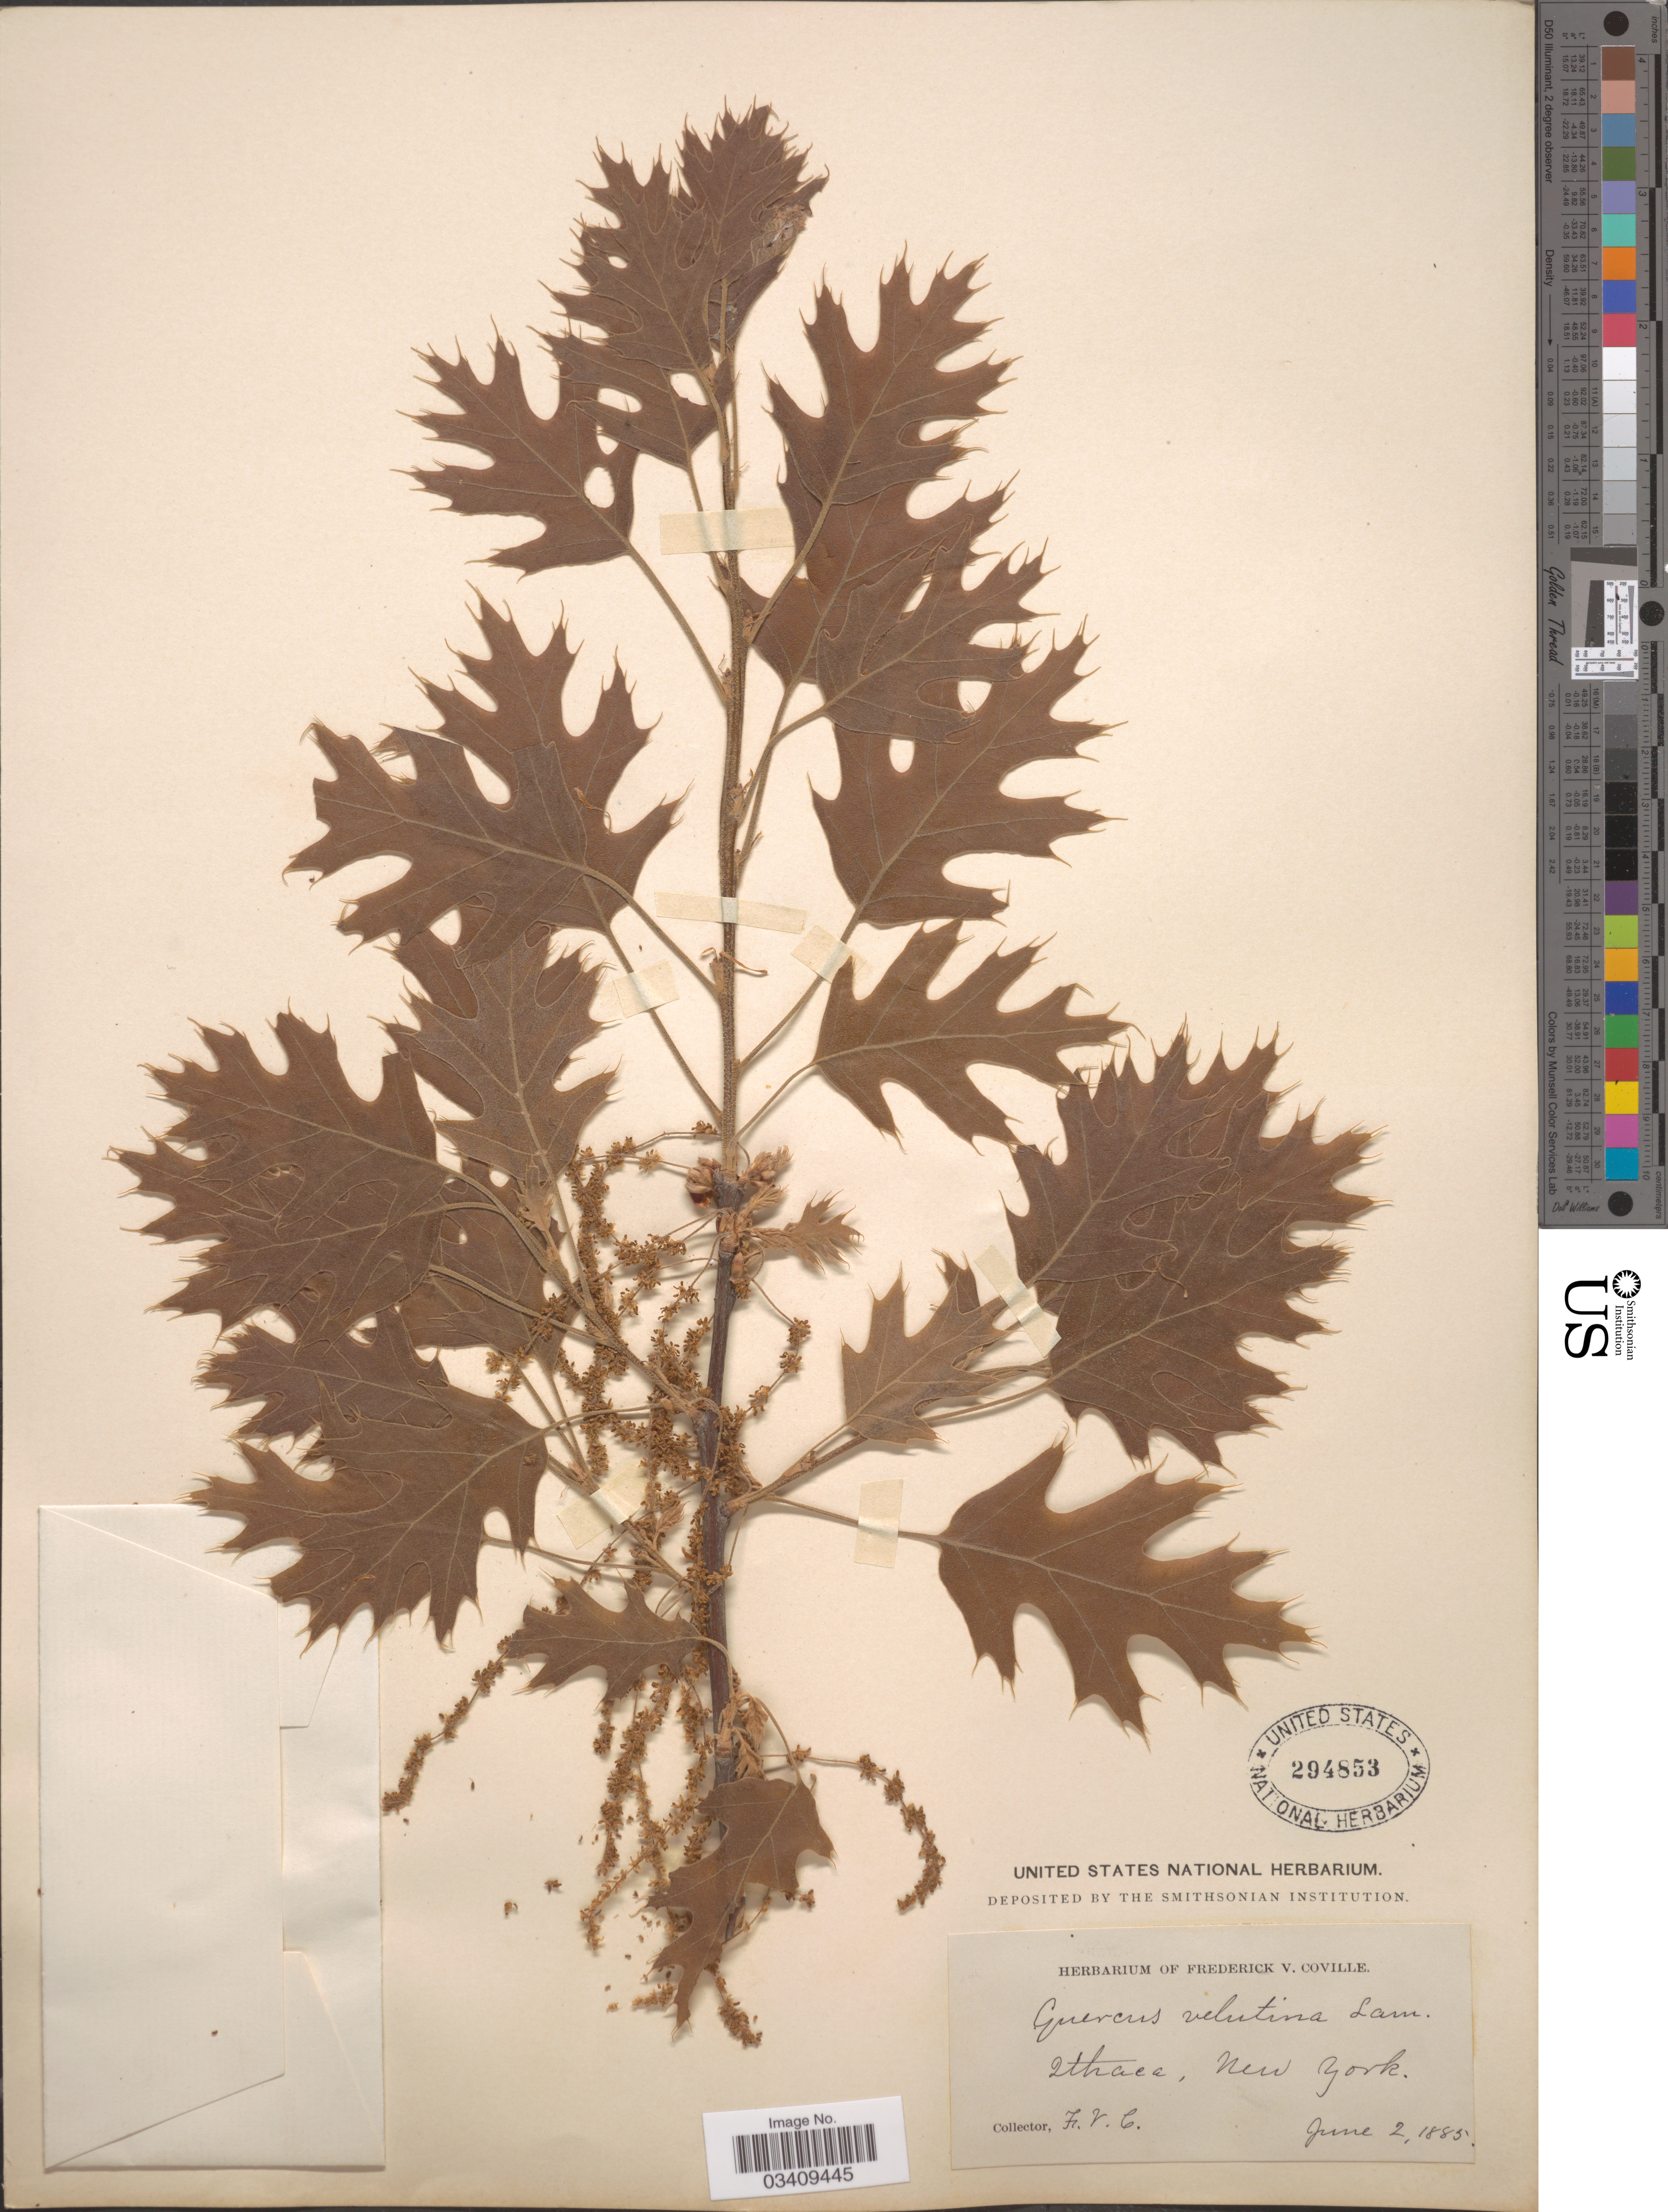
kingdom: Plantae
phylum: Tracheophyta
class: Magnoliopsida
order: Fagales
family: Fagaceae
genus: Quercus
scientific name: Quercus velutina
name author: Lam.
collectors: F. V. Coville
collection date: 1885-06-02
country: United States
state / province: New York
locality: Ithaca.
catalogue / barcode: US 294853